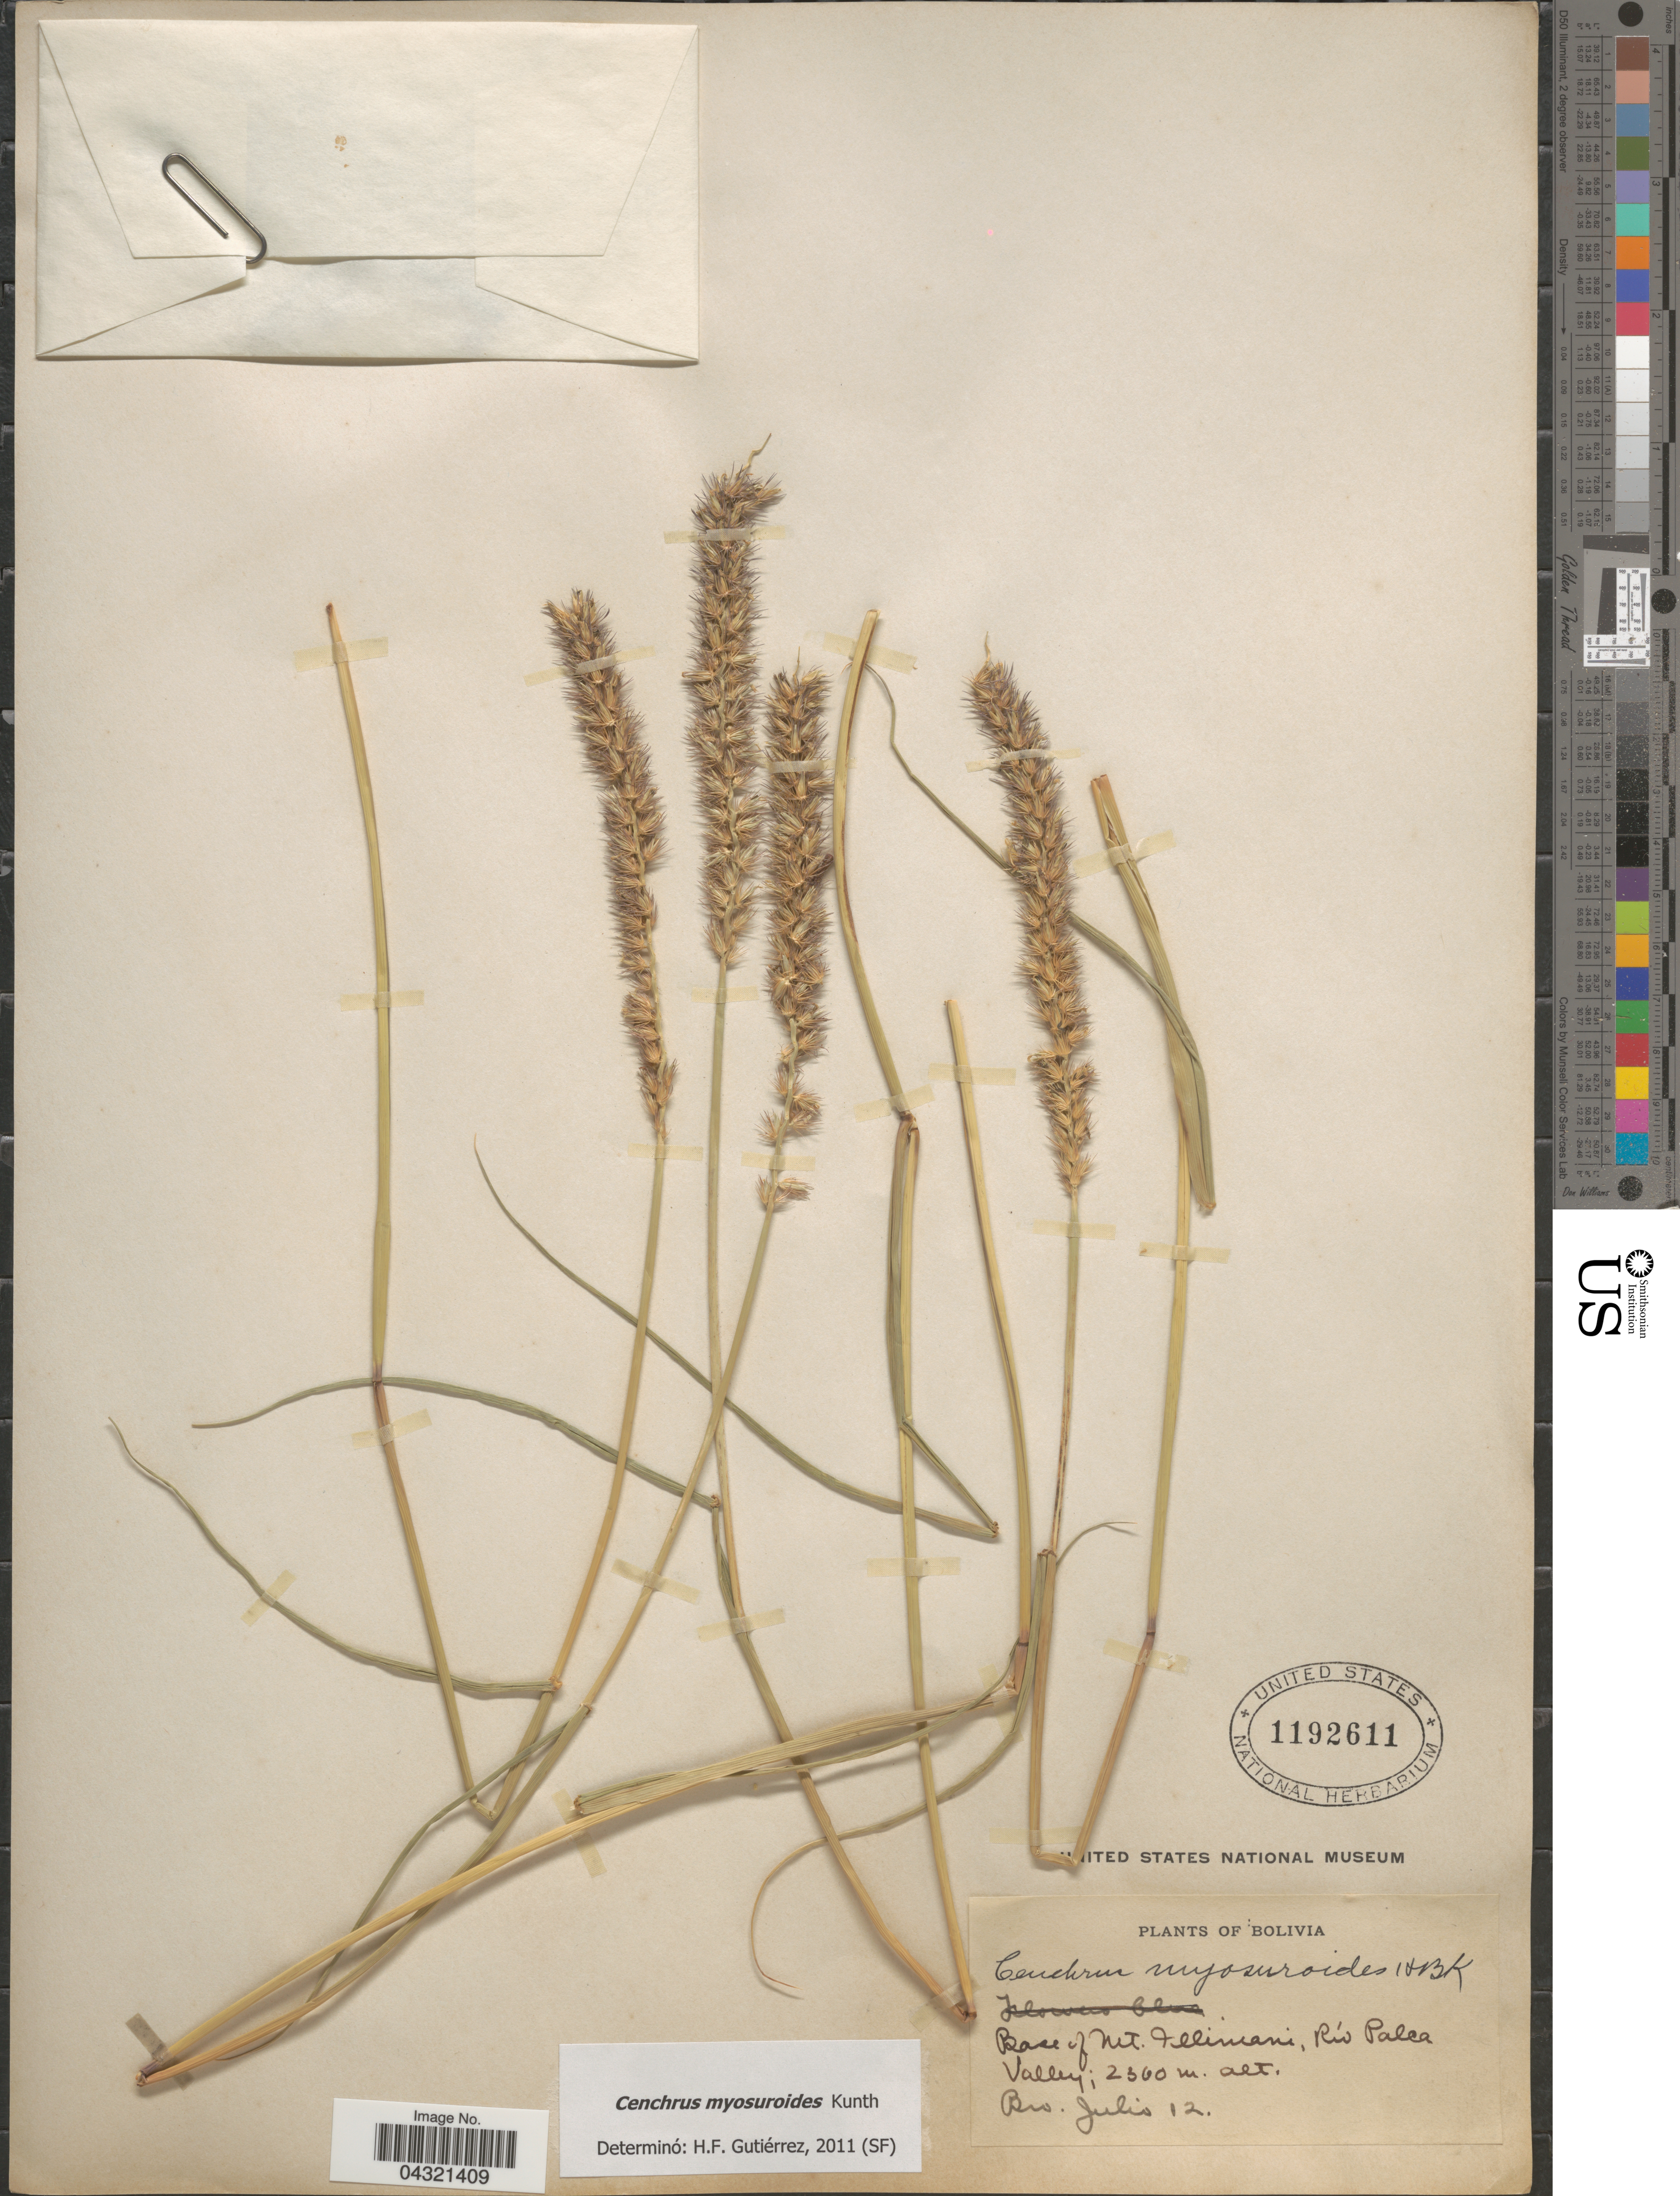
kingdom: Plantae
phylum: Tracheophyta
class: Liliopsida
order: Poales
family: Poaceae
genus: Cenchrus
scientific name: Cenchrus myosuroides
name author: Kunth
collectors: Bro. Julio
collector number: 12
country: Bolivia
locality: Base of Mt. Illimani, Río Palca Valley.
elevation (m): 2360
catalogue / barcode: US 1192611